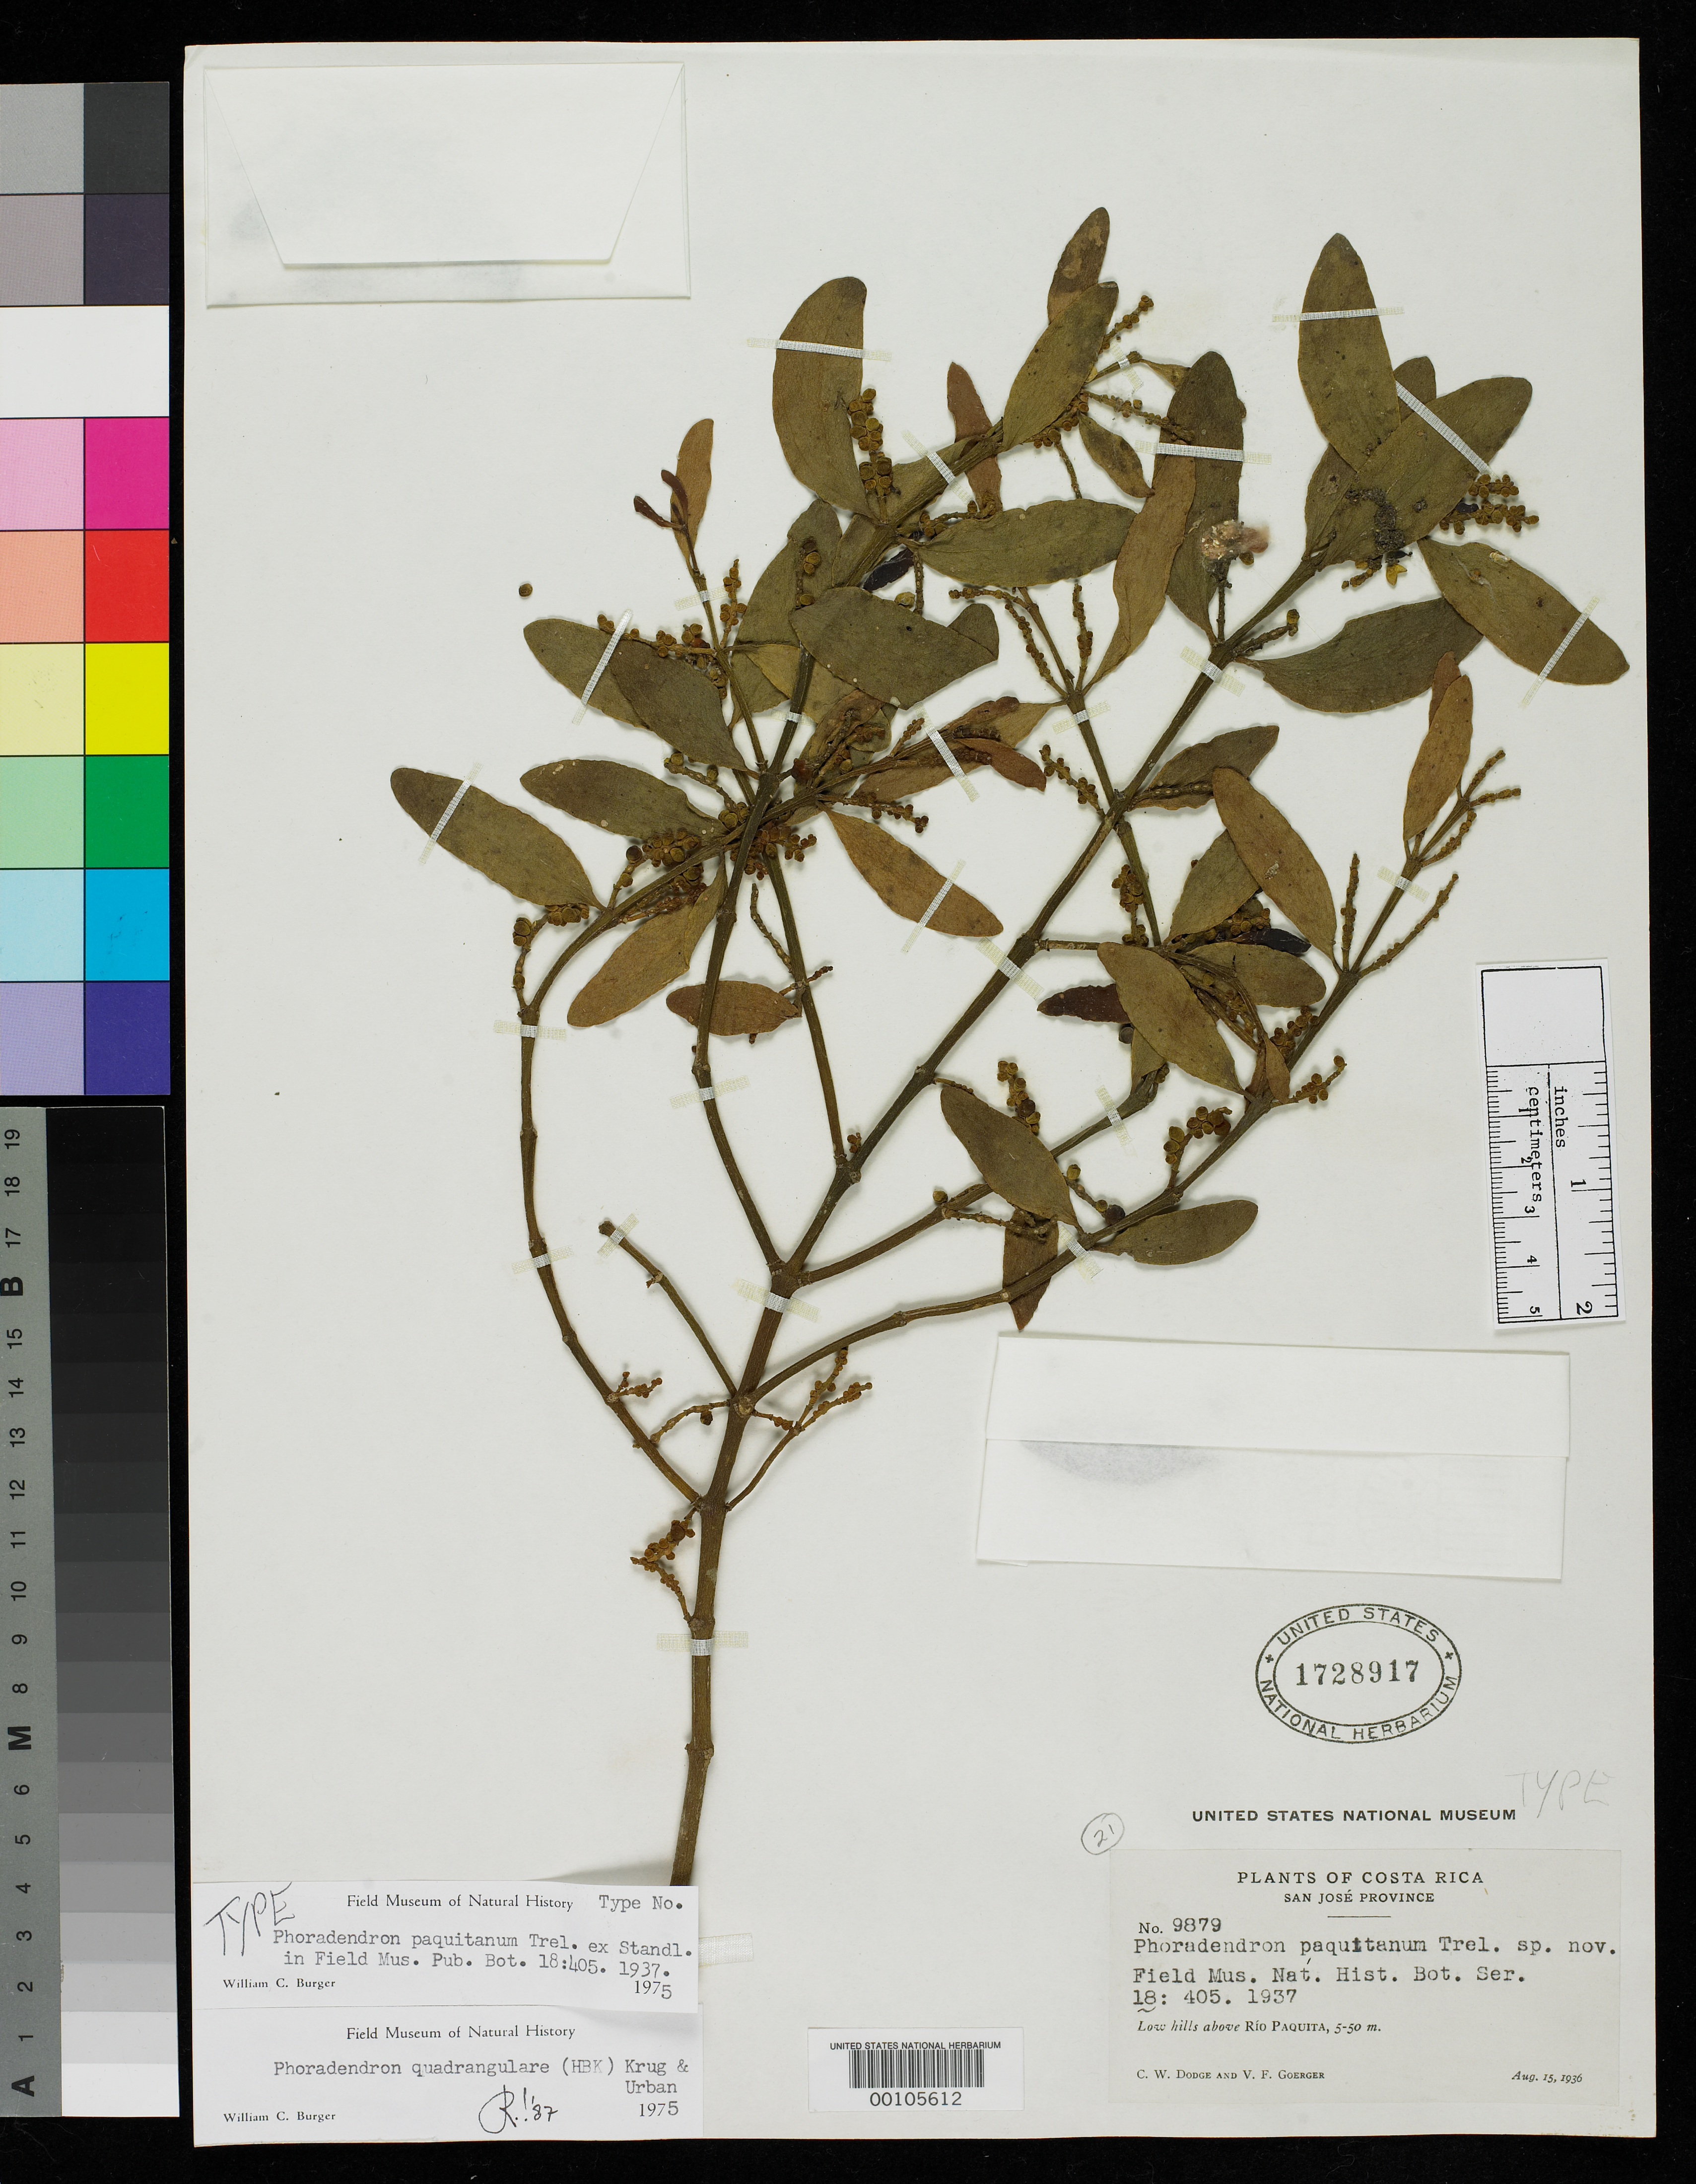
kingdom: Plantae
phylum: Tracheophyta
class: Magnoliopsida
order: Santalales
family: Viscaceae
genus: Phoradendron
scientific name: Phoradendron paquitanum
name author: Trel.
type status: Isotype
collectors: C. Dodge & V. Goerger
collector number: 9879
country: Costa Rica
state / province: San José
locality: Rio Paquita.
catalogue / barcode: US 1728917